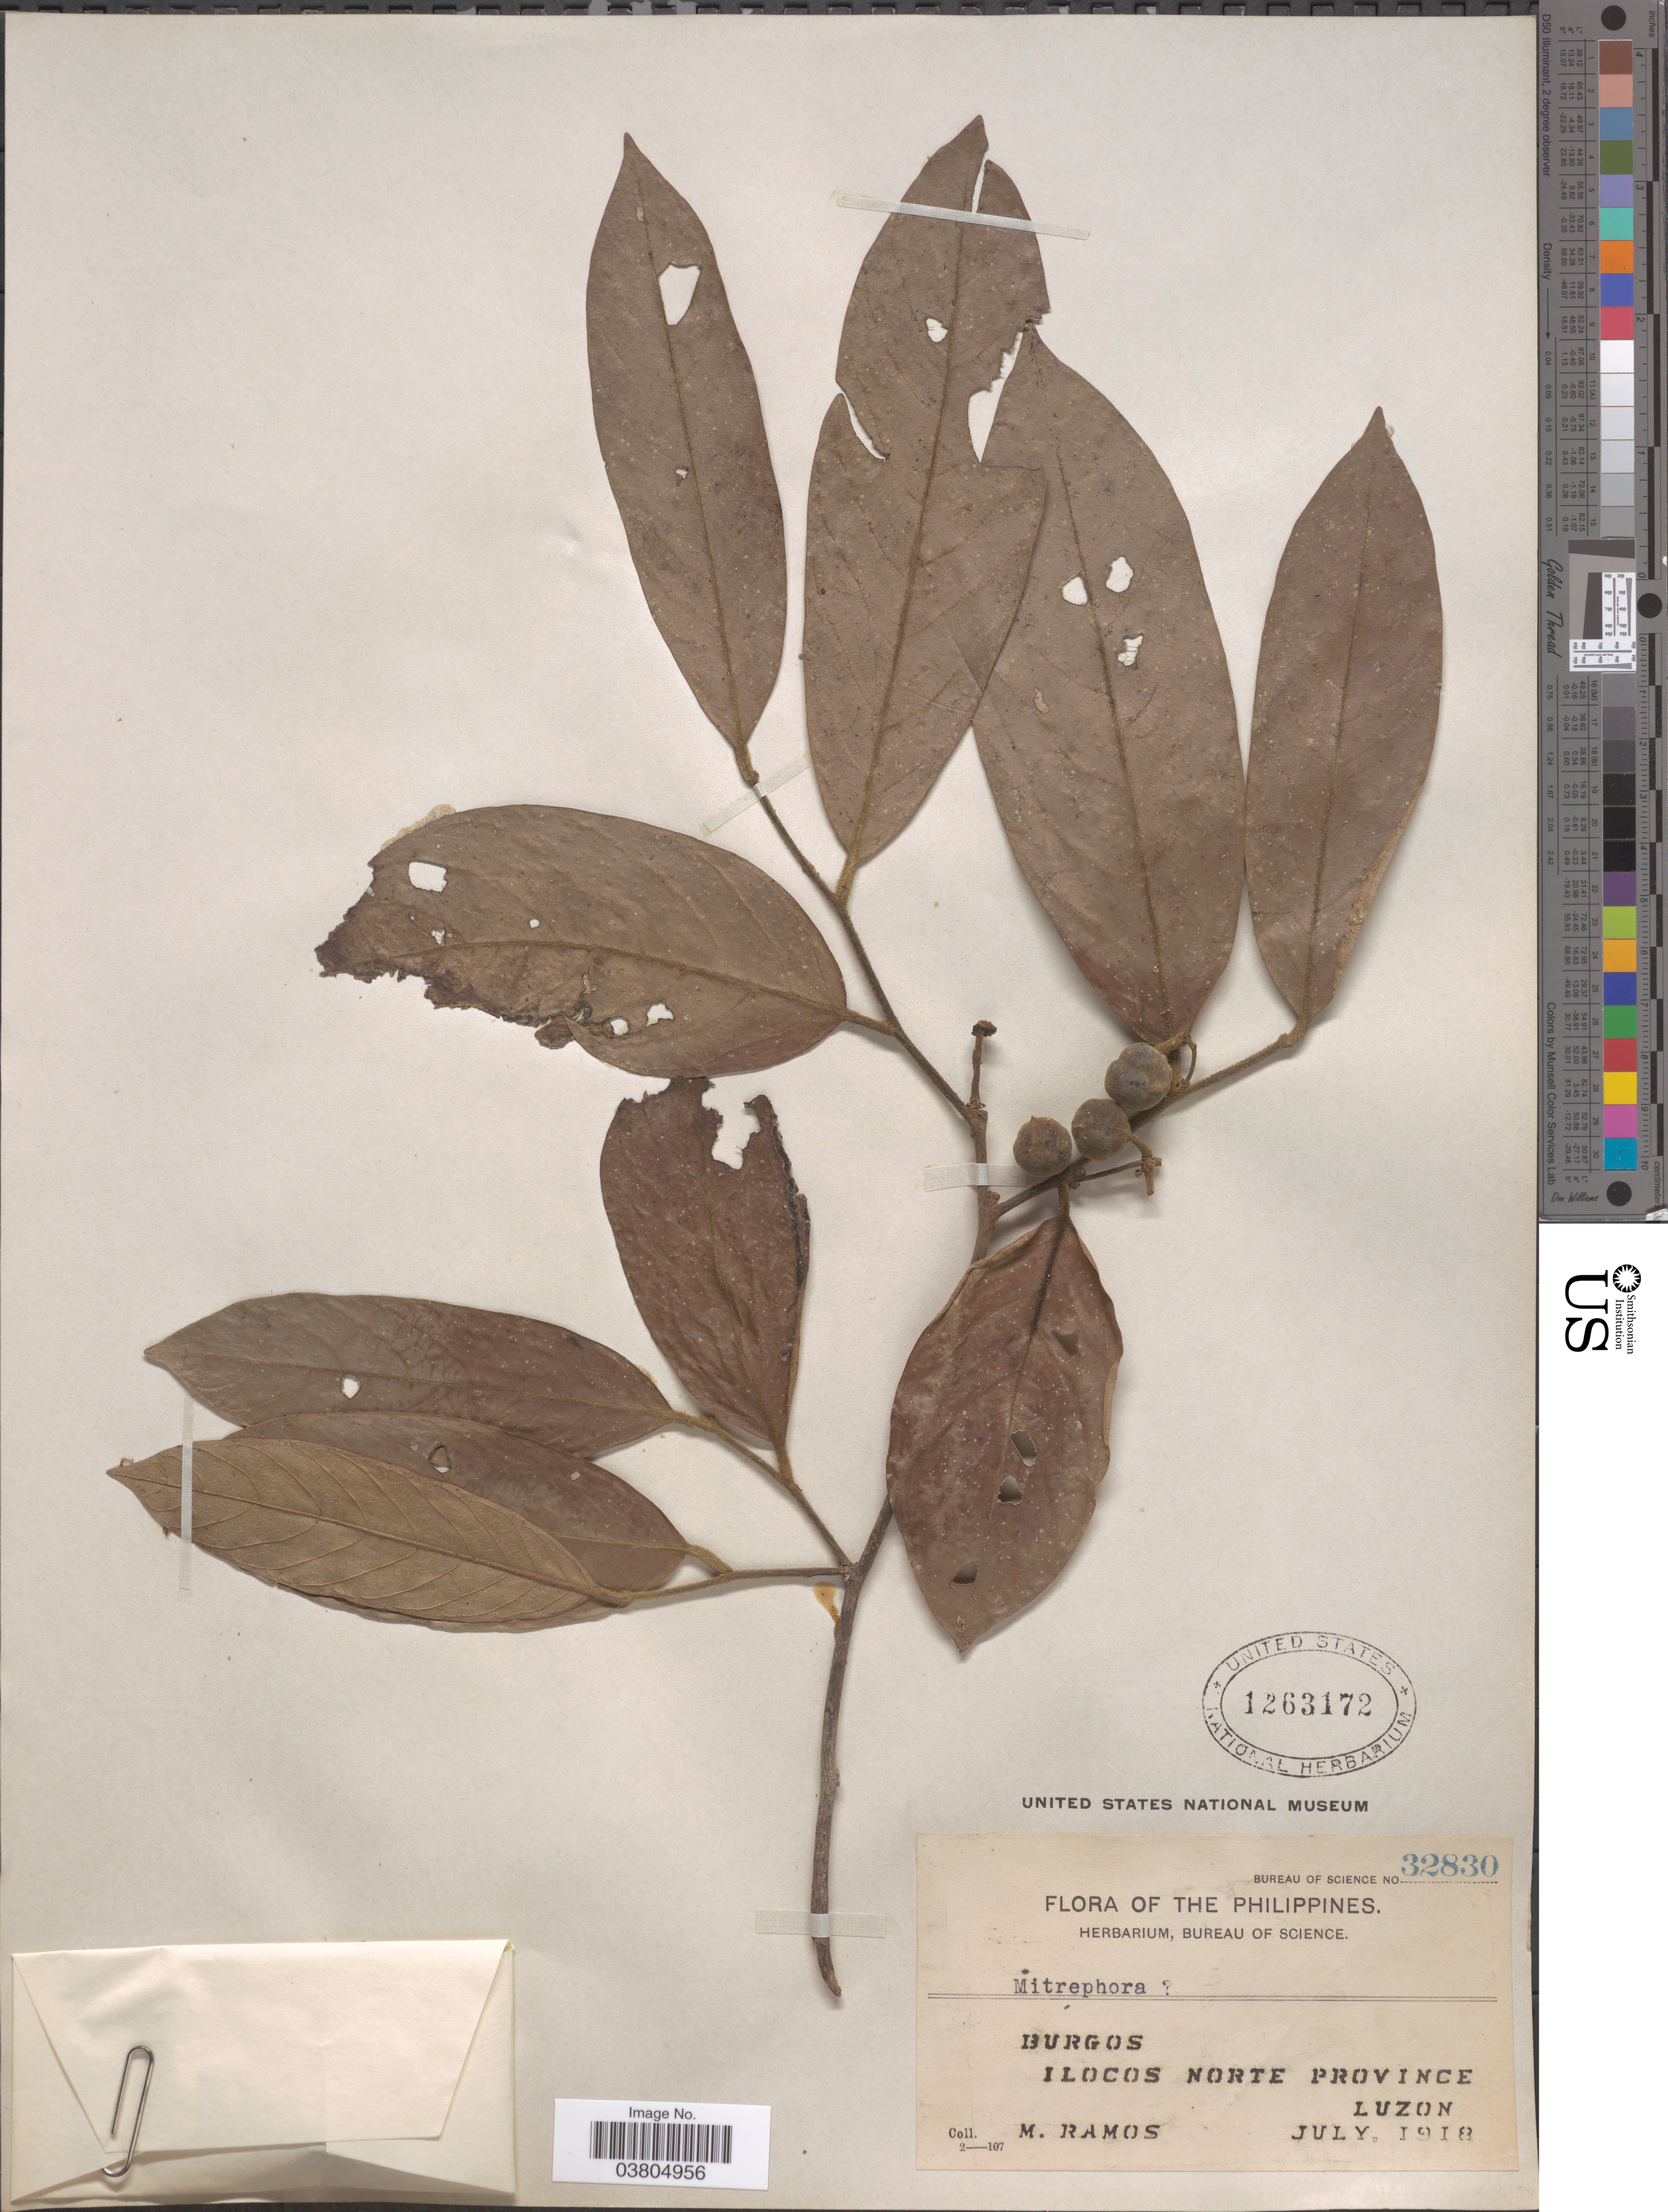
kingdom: Plantae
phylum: Tracheophyta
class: Magnoliopsida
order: Magnoliales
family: Annonaceae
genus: Mitrephora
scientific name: Mitrephora sp.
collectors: M. Ramos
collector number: Bureau of Science 32830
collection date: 1918-07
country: Philippines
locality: Burgos. Ilocos Norte Province. Luzon.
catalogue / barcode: US 1263172